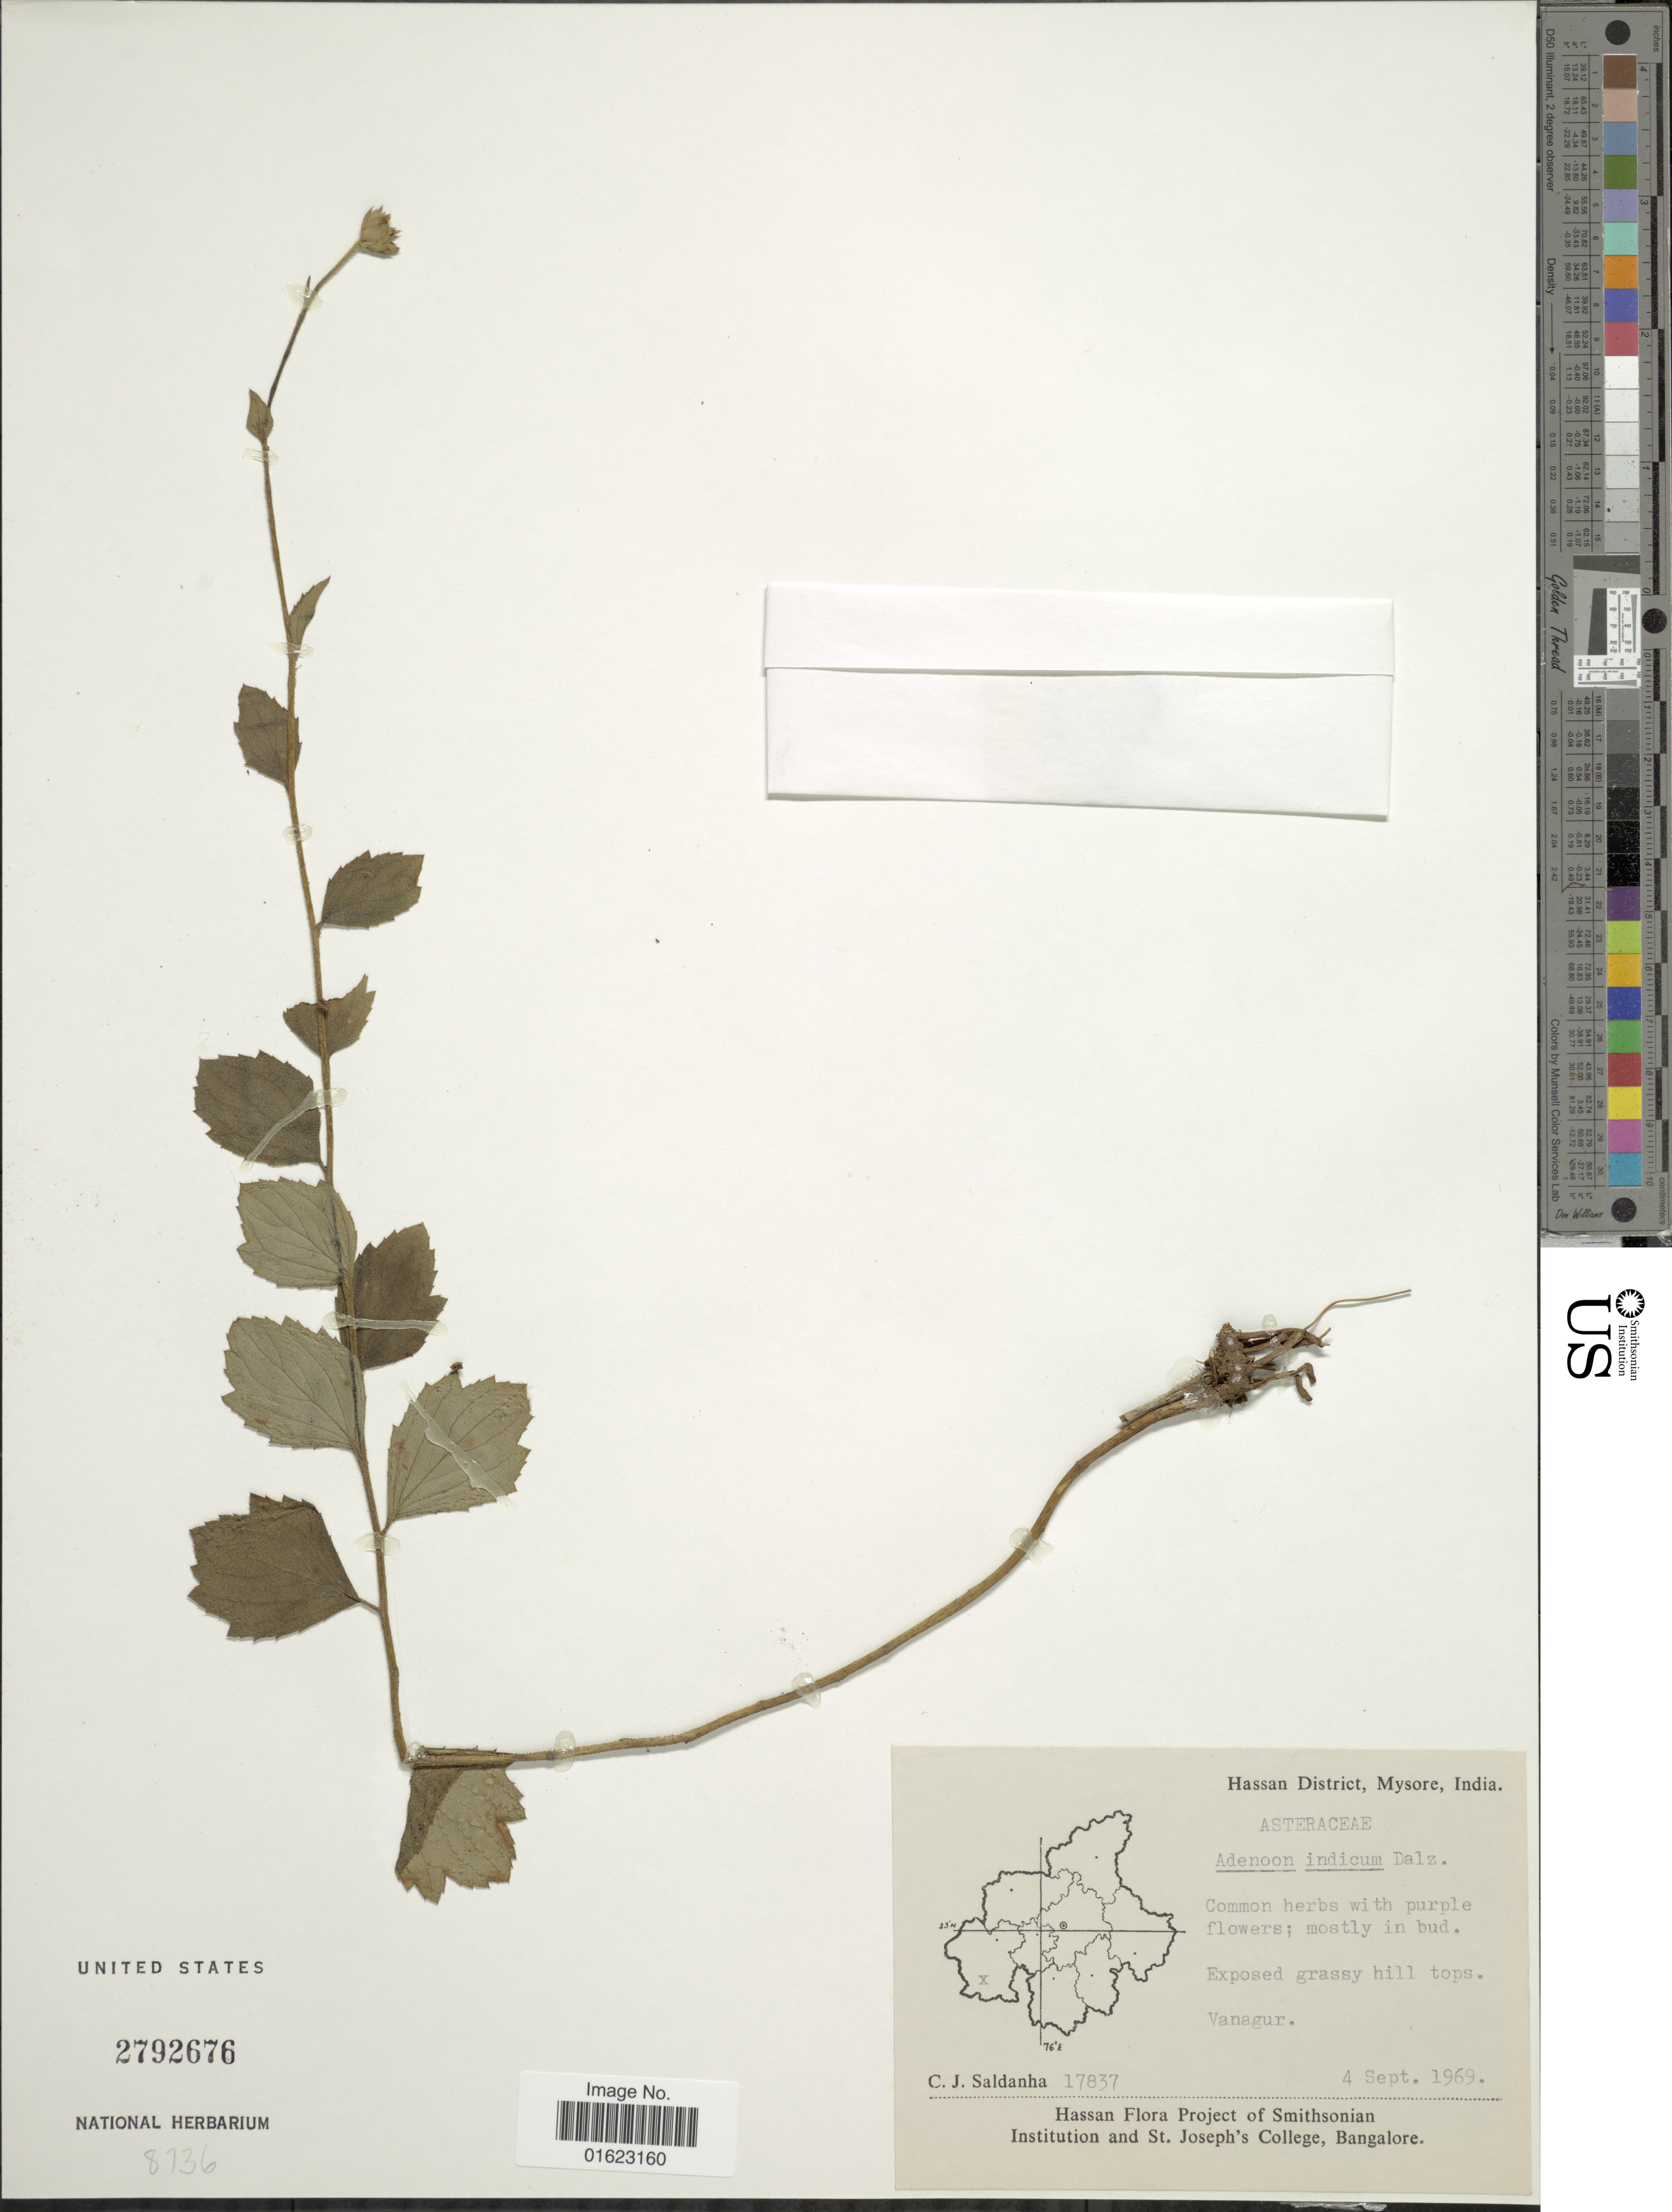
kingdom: Plantae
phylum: Tracheophyta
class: Magnoliopsida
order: Asterales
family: Asteraceae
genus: Adenoon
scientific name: Adenoon indicum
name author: Dalzell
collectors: C. J. Saldanha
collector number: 17837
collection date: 1969-09-04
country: India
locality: Hassan District, Mysore, India. Vanagur.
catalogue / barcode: US 2792676